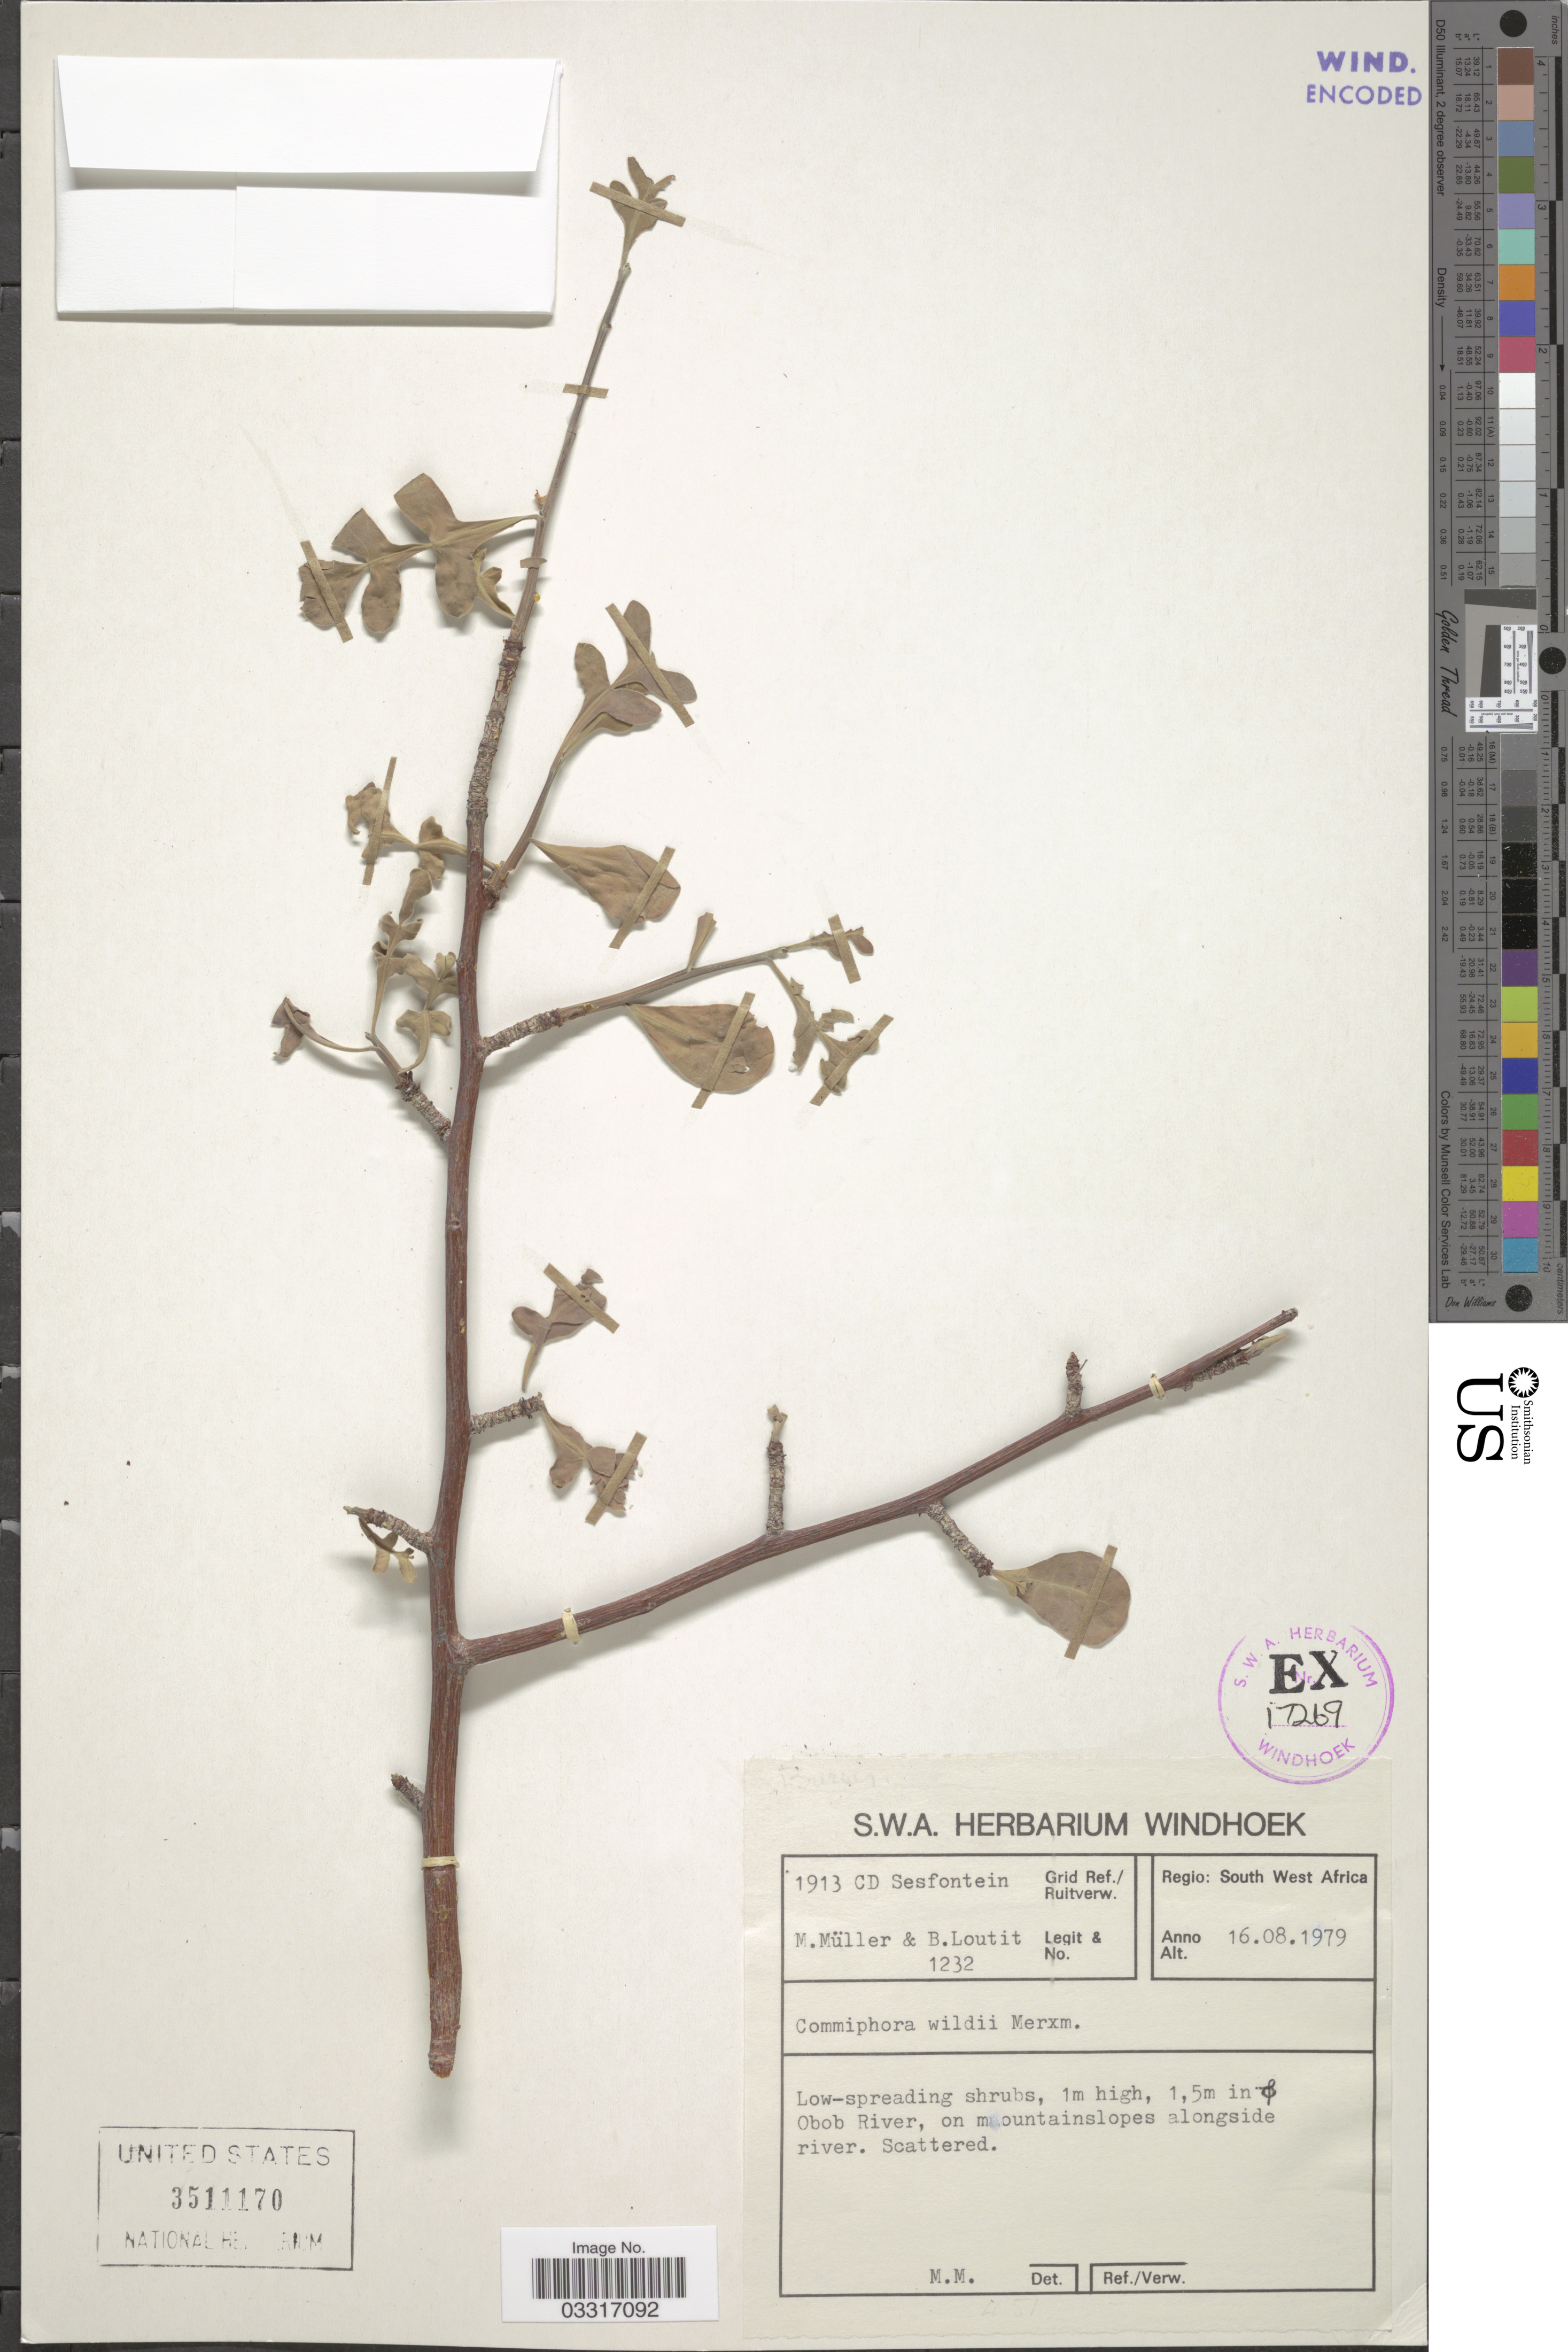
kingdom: Plantae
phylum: Tracheophyta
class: Magnoliopsida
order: Sapindales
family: Burseraceae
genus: Commiphora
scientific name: Commiphora wildii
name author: Merxm.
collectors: M. Müller & B. Loutit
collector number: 1232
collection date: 1979-08-16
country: Namibia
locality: Regio: South West Africa. Grid Ref./Ruitverw. 1913 CD Sesfontein. Obob River, on mountainslopes alongside river.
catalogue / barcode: US 3511170